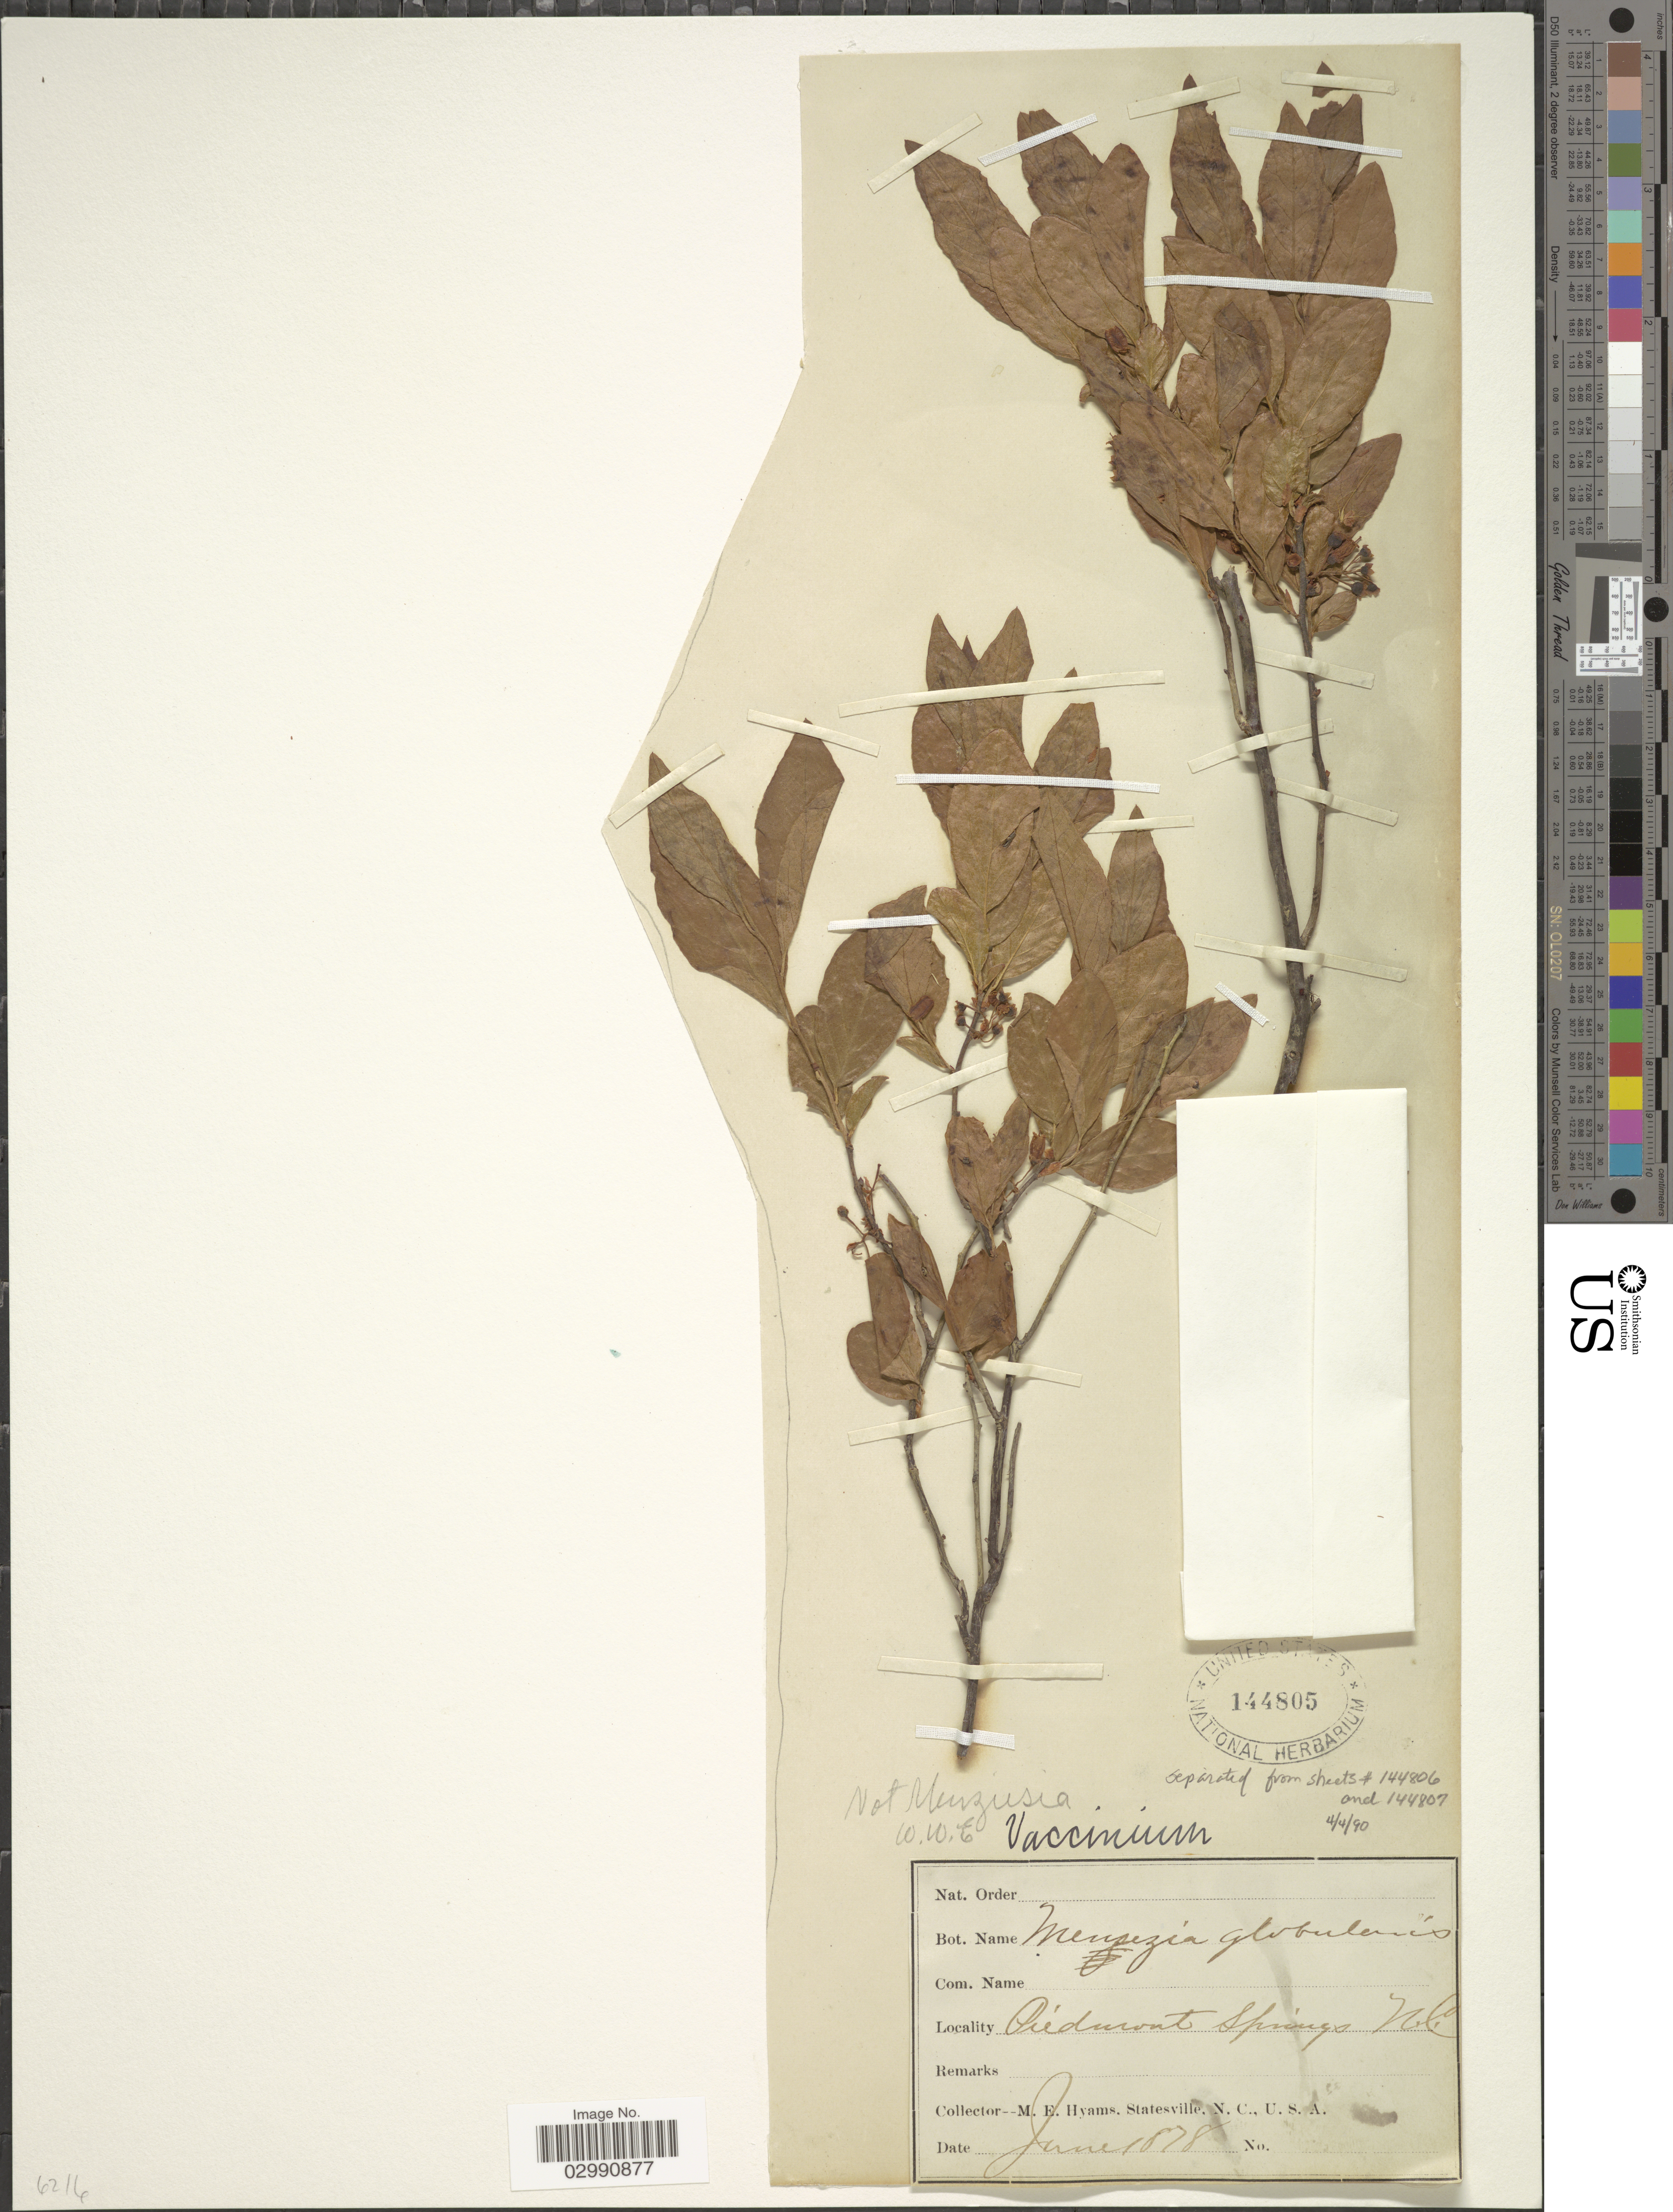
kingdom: Plantae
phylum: Tracheophyta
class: Magnoliopsida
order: Ericales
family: Ericaceae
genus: Vaccinium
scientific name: Vaccinium sp.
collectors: M. E. Hyams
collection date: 1878-06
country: United States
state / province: North Carolina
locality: Piedmont Springs.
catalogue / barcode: US 144805